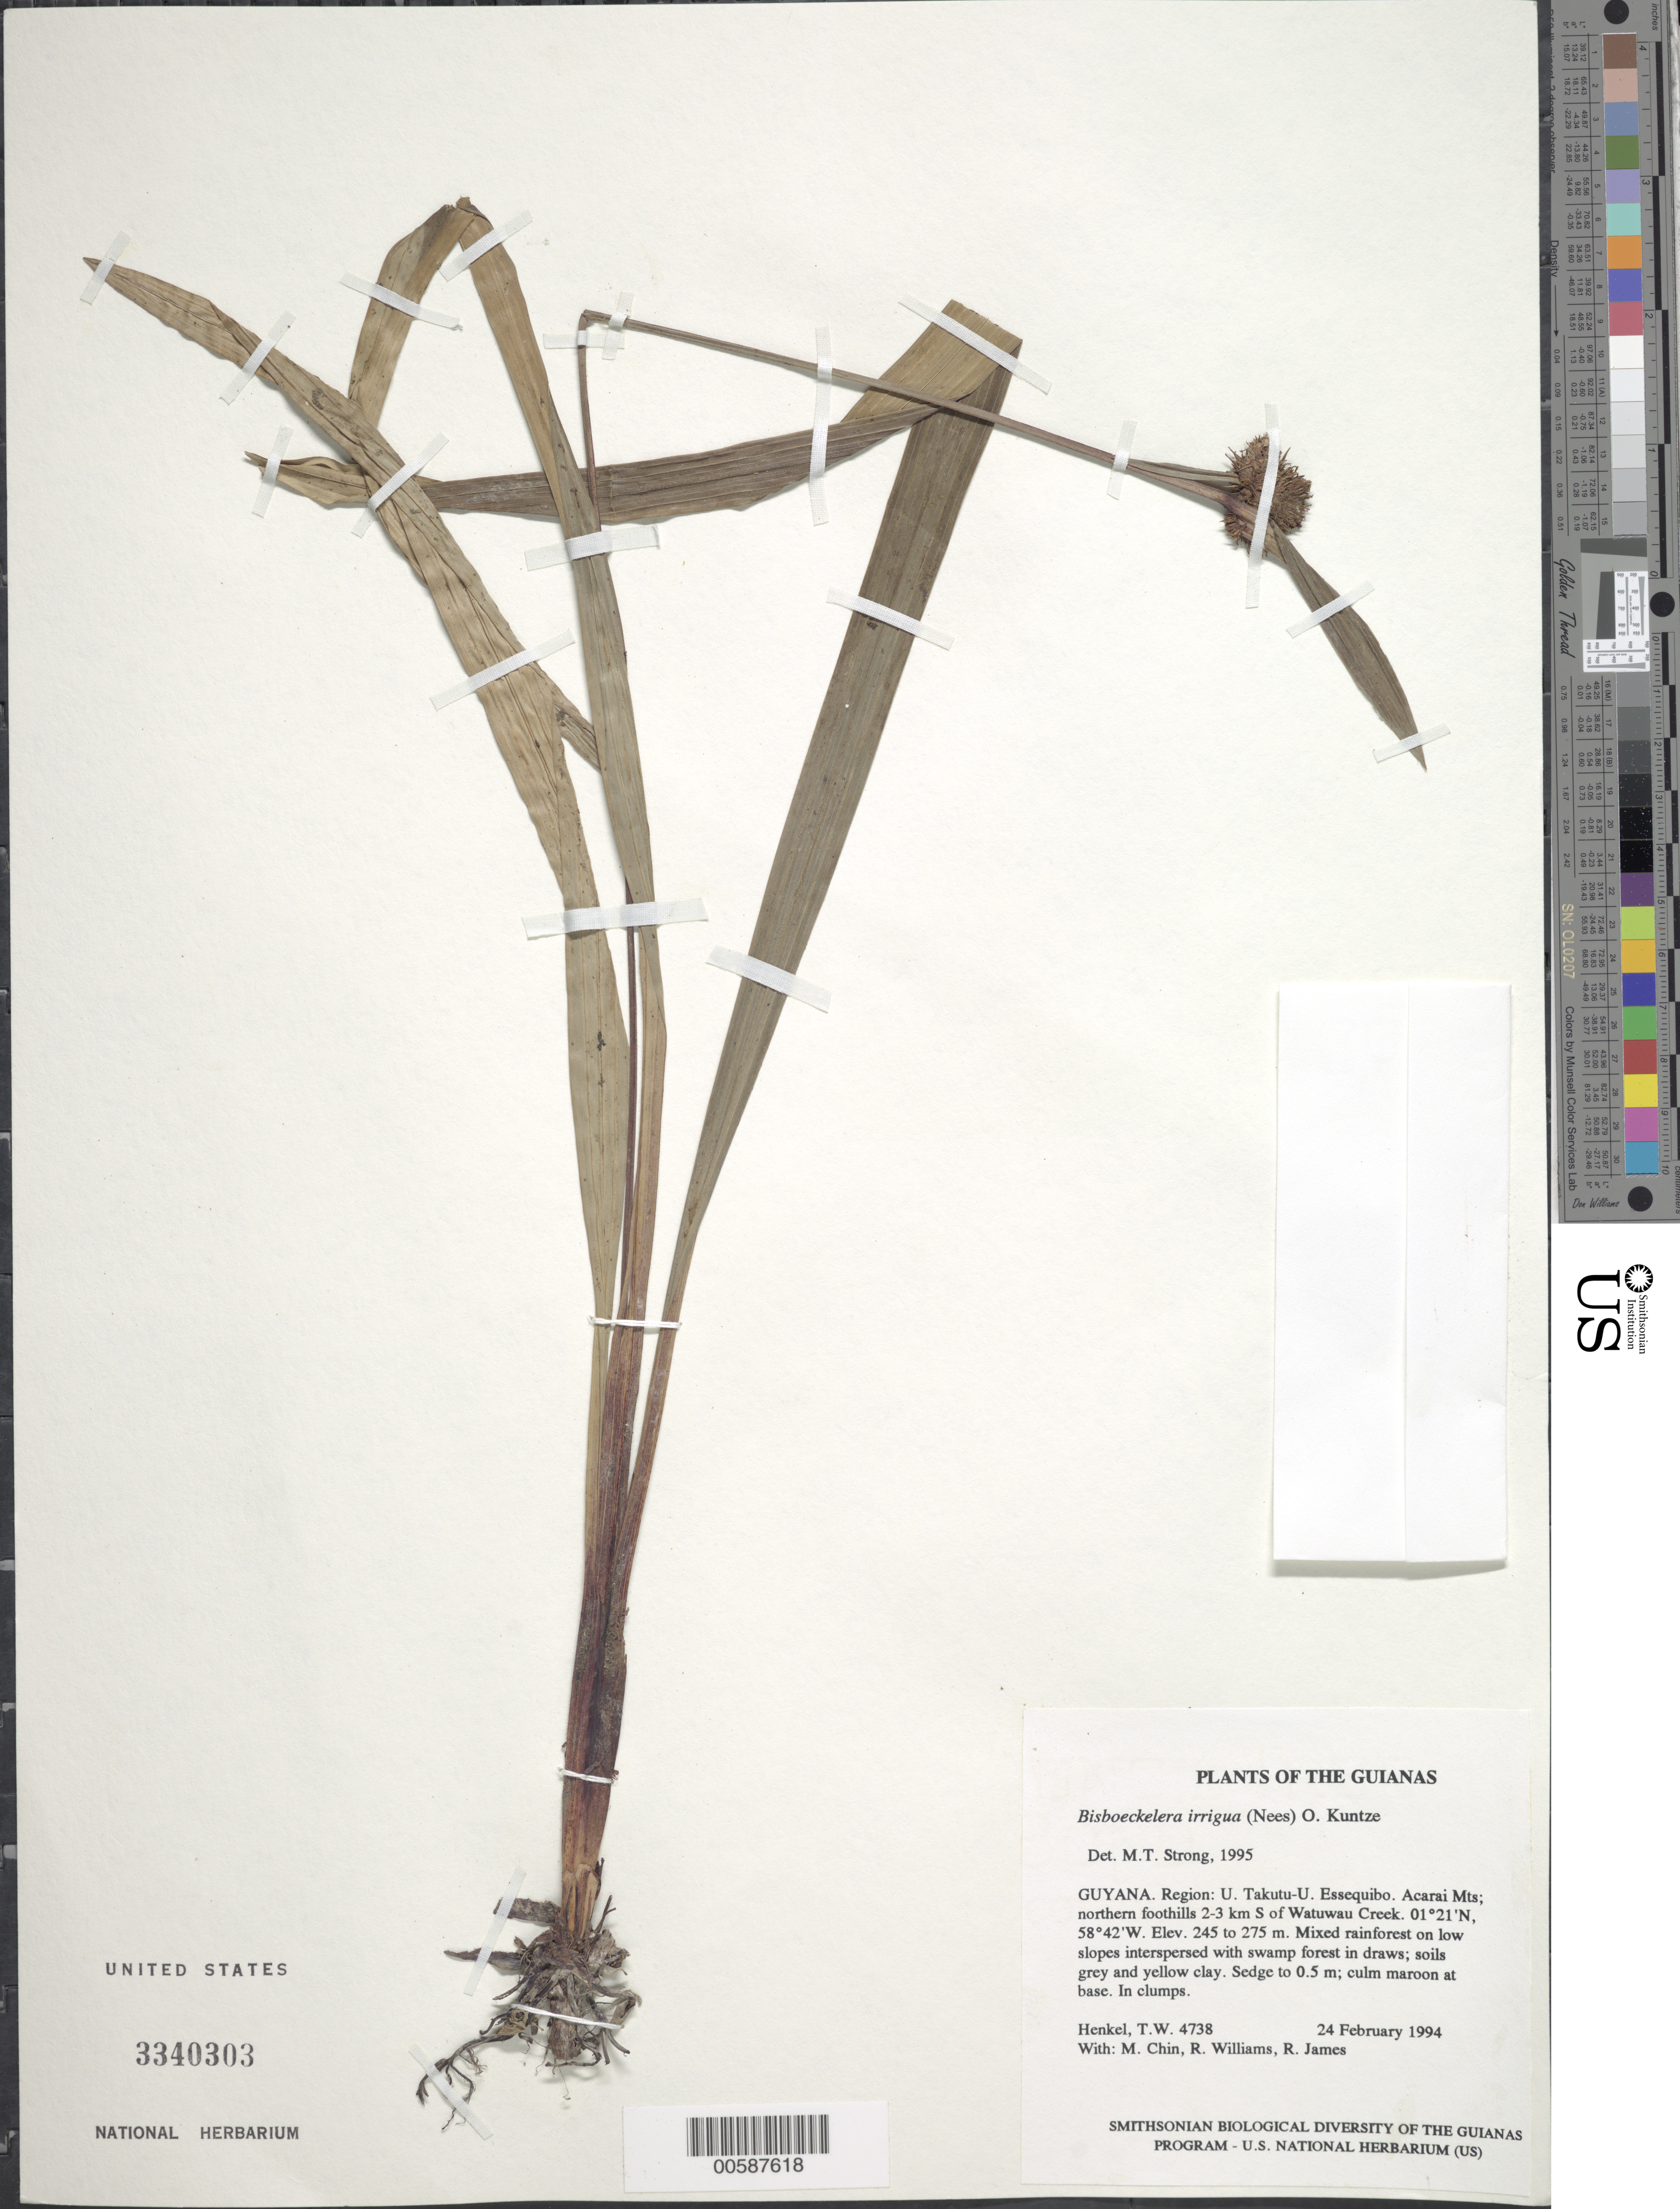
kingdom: Plantae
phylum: Tracheophyta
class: Liliopsida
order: Poales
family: Cyperaceae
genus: Bisboeckelera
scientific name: Bisboeckelera irrigua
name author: (Nees) Kuntze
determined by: Strong, M. T., (US), Smithsonian Institution - National Museum of Natural History (UNITED STATES)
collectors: T. Henkel, M. Chin, R. Williams & R. James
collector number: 4738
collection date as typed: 24 February 1994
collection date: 1994-02-24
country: Guyana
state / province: U. Takutu-U. Essequibo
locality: Acarai Mts; northern foothills 2-3 km S of Watuwau Creek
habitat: Mixed rainforest on low slopes interspersed with swamp forest in draws; soils grey and yellow clay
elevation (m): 245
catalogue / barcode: US 3340303